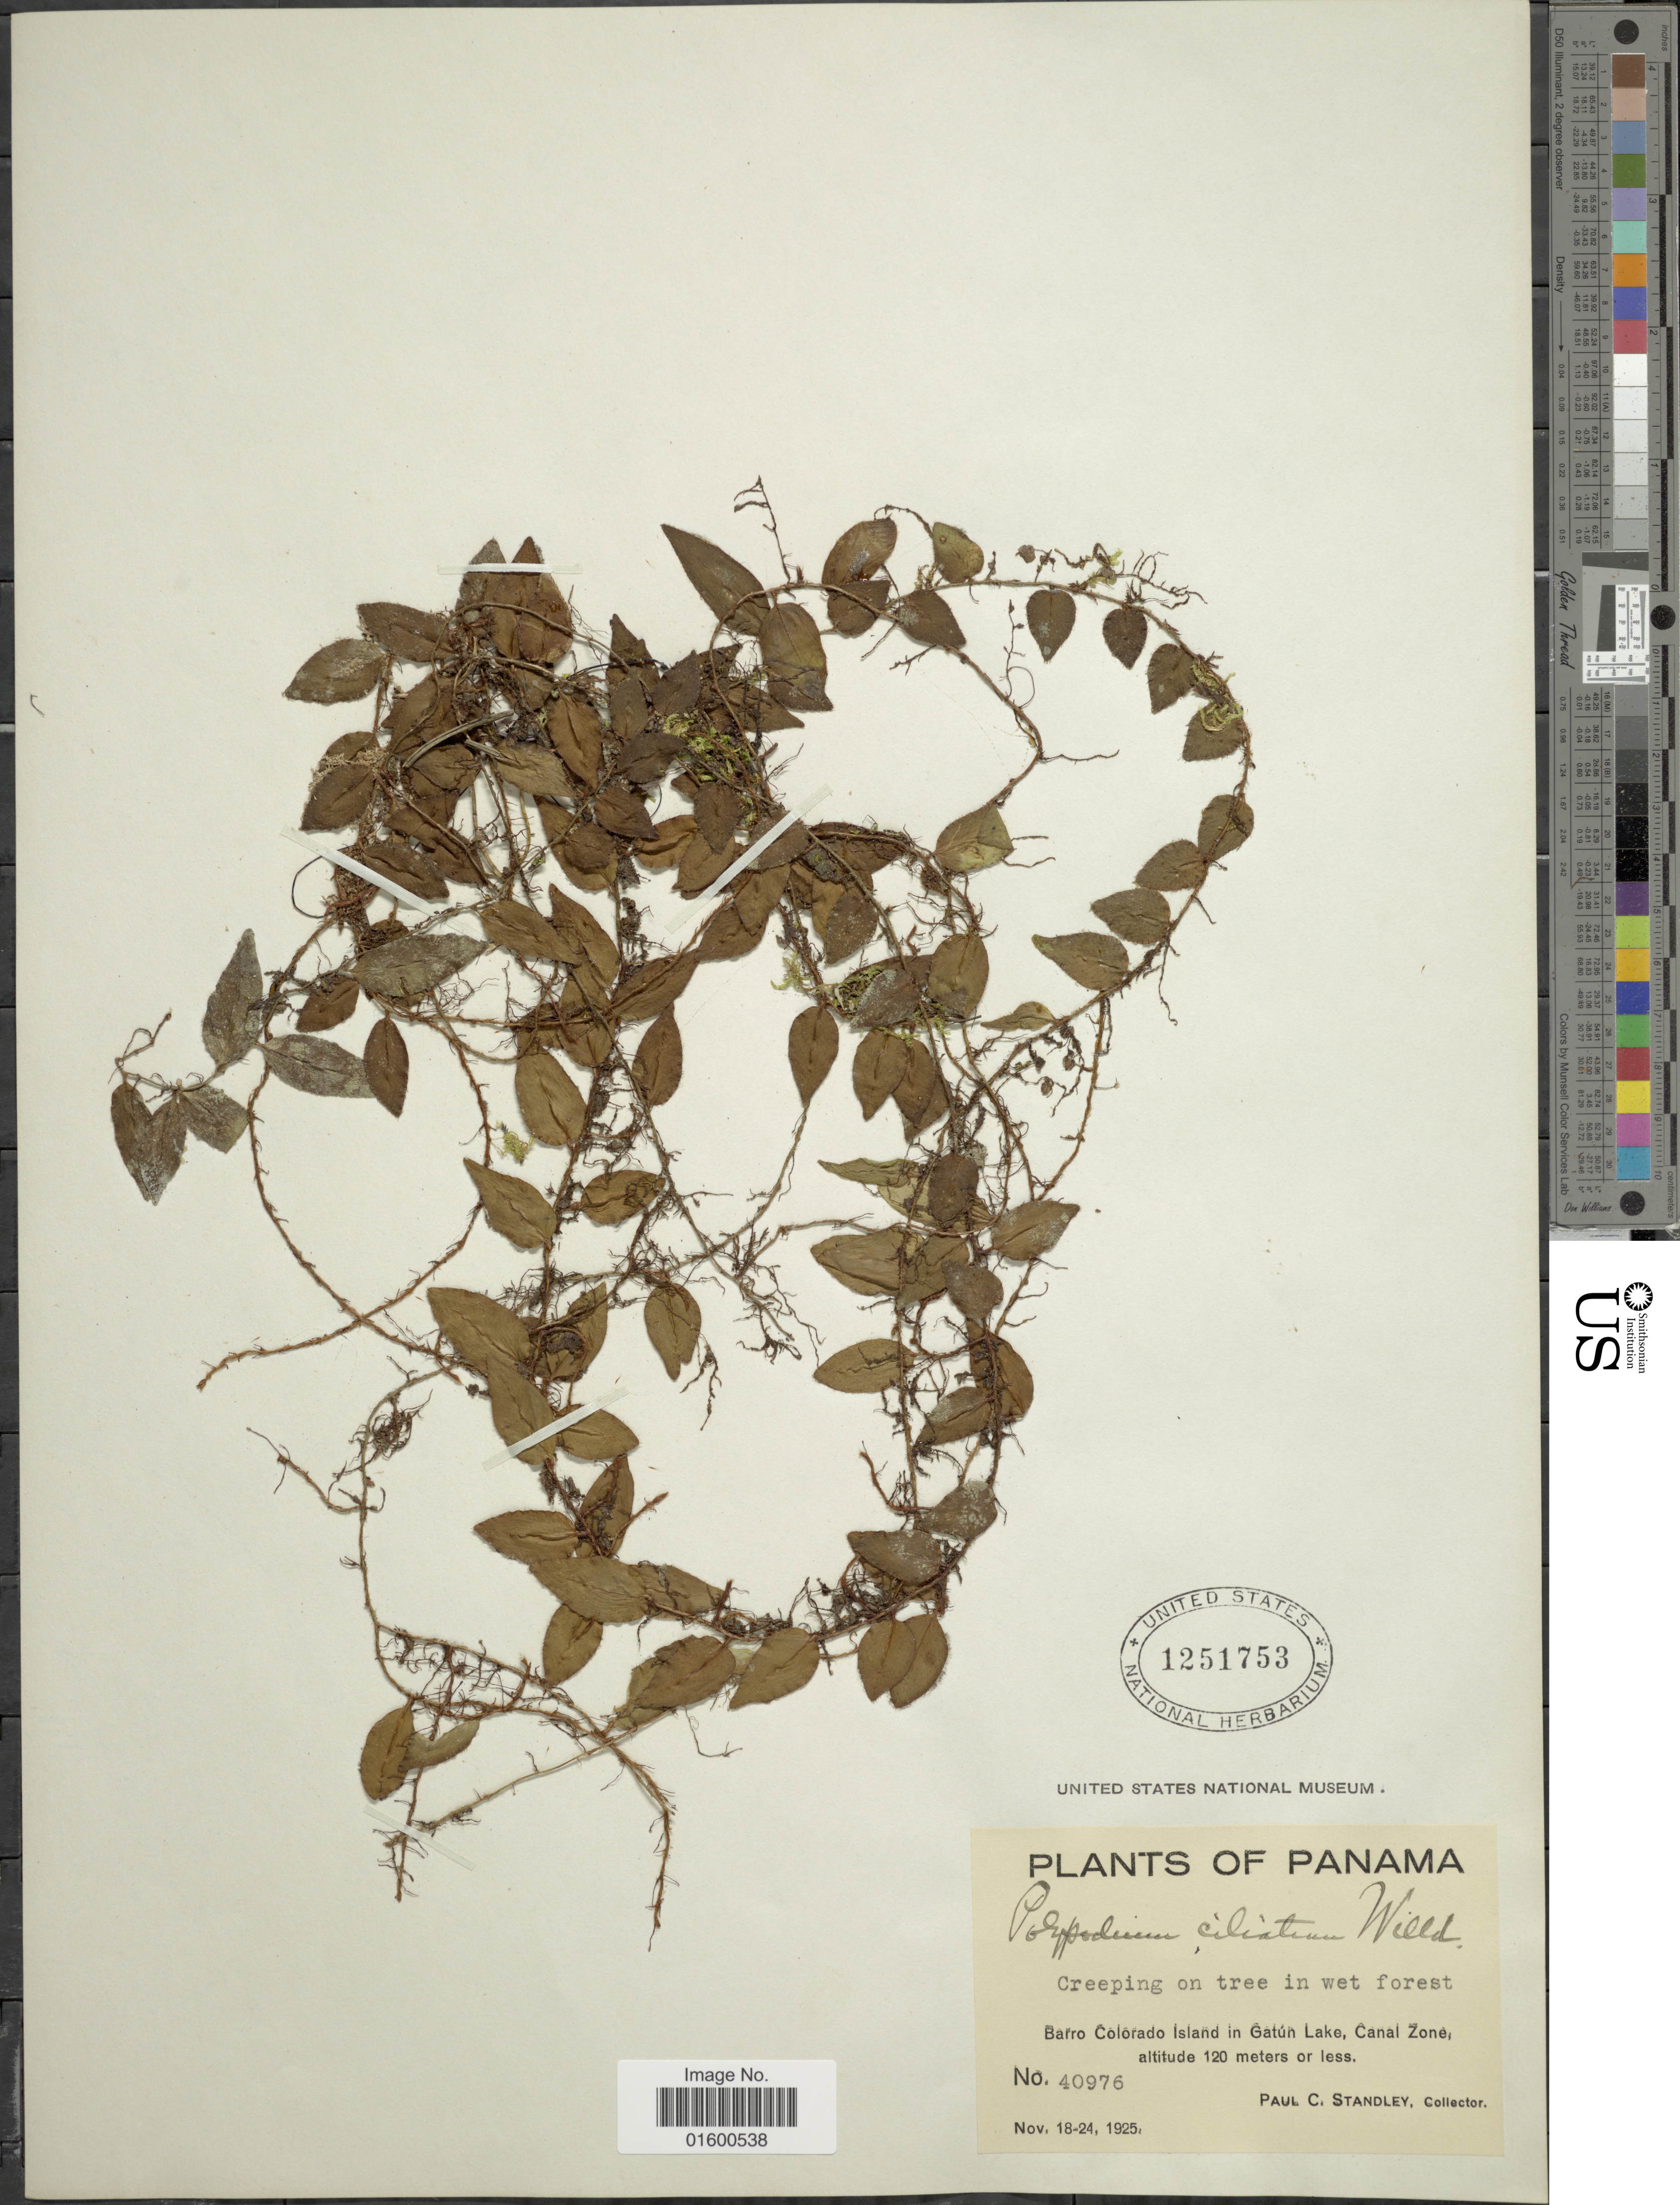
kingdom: Plantae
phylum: Tracheophyta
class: Polypodiopsida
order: Polypodiales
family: Polypodiaceae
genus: Microgramma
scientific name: Microgramma reptans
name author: (Cav.) A.R. Sm.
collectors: P. C. Standley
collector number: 40976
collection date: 1925-11-18/1925-11-24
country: Panama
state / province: Panamá Oeste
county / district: Canal Zone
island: Barro Colorado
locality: Barro Colorado Island in Gatun Lake, Canal Zone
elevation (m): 120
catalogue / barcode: US 1251753